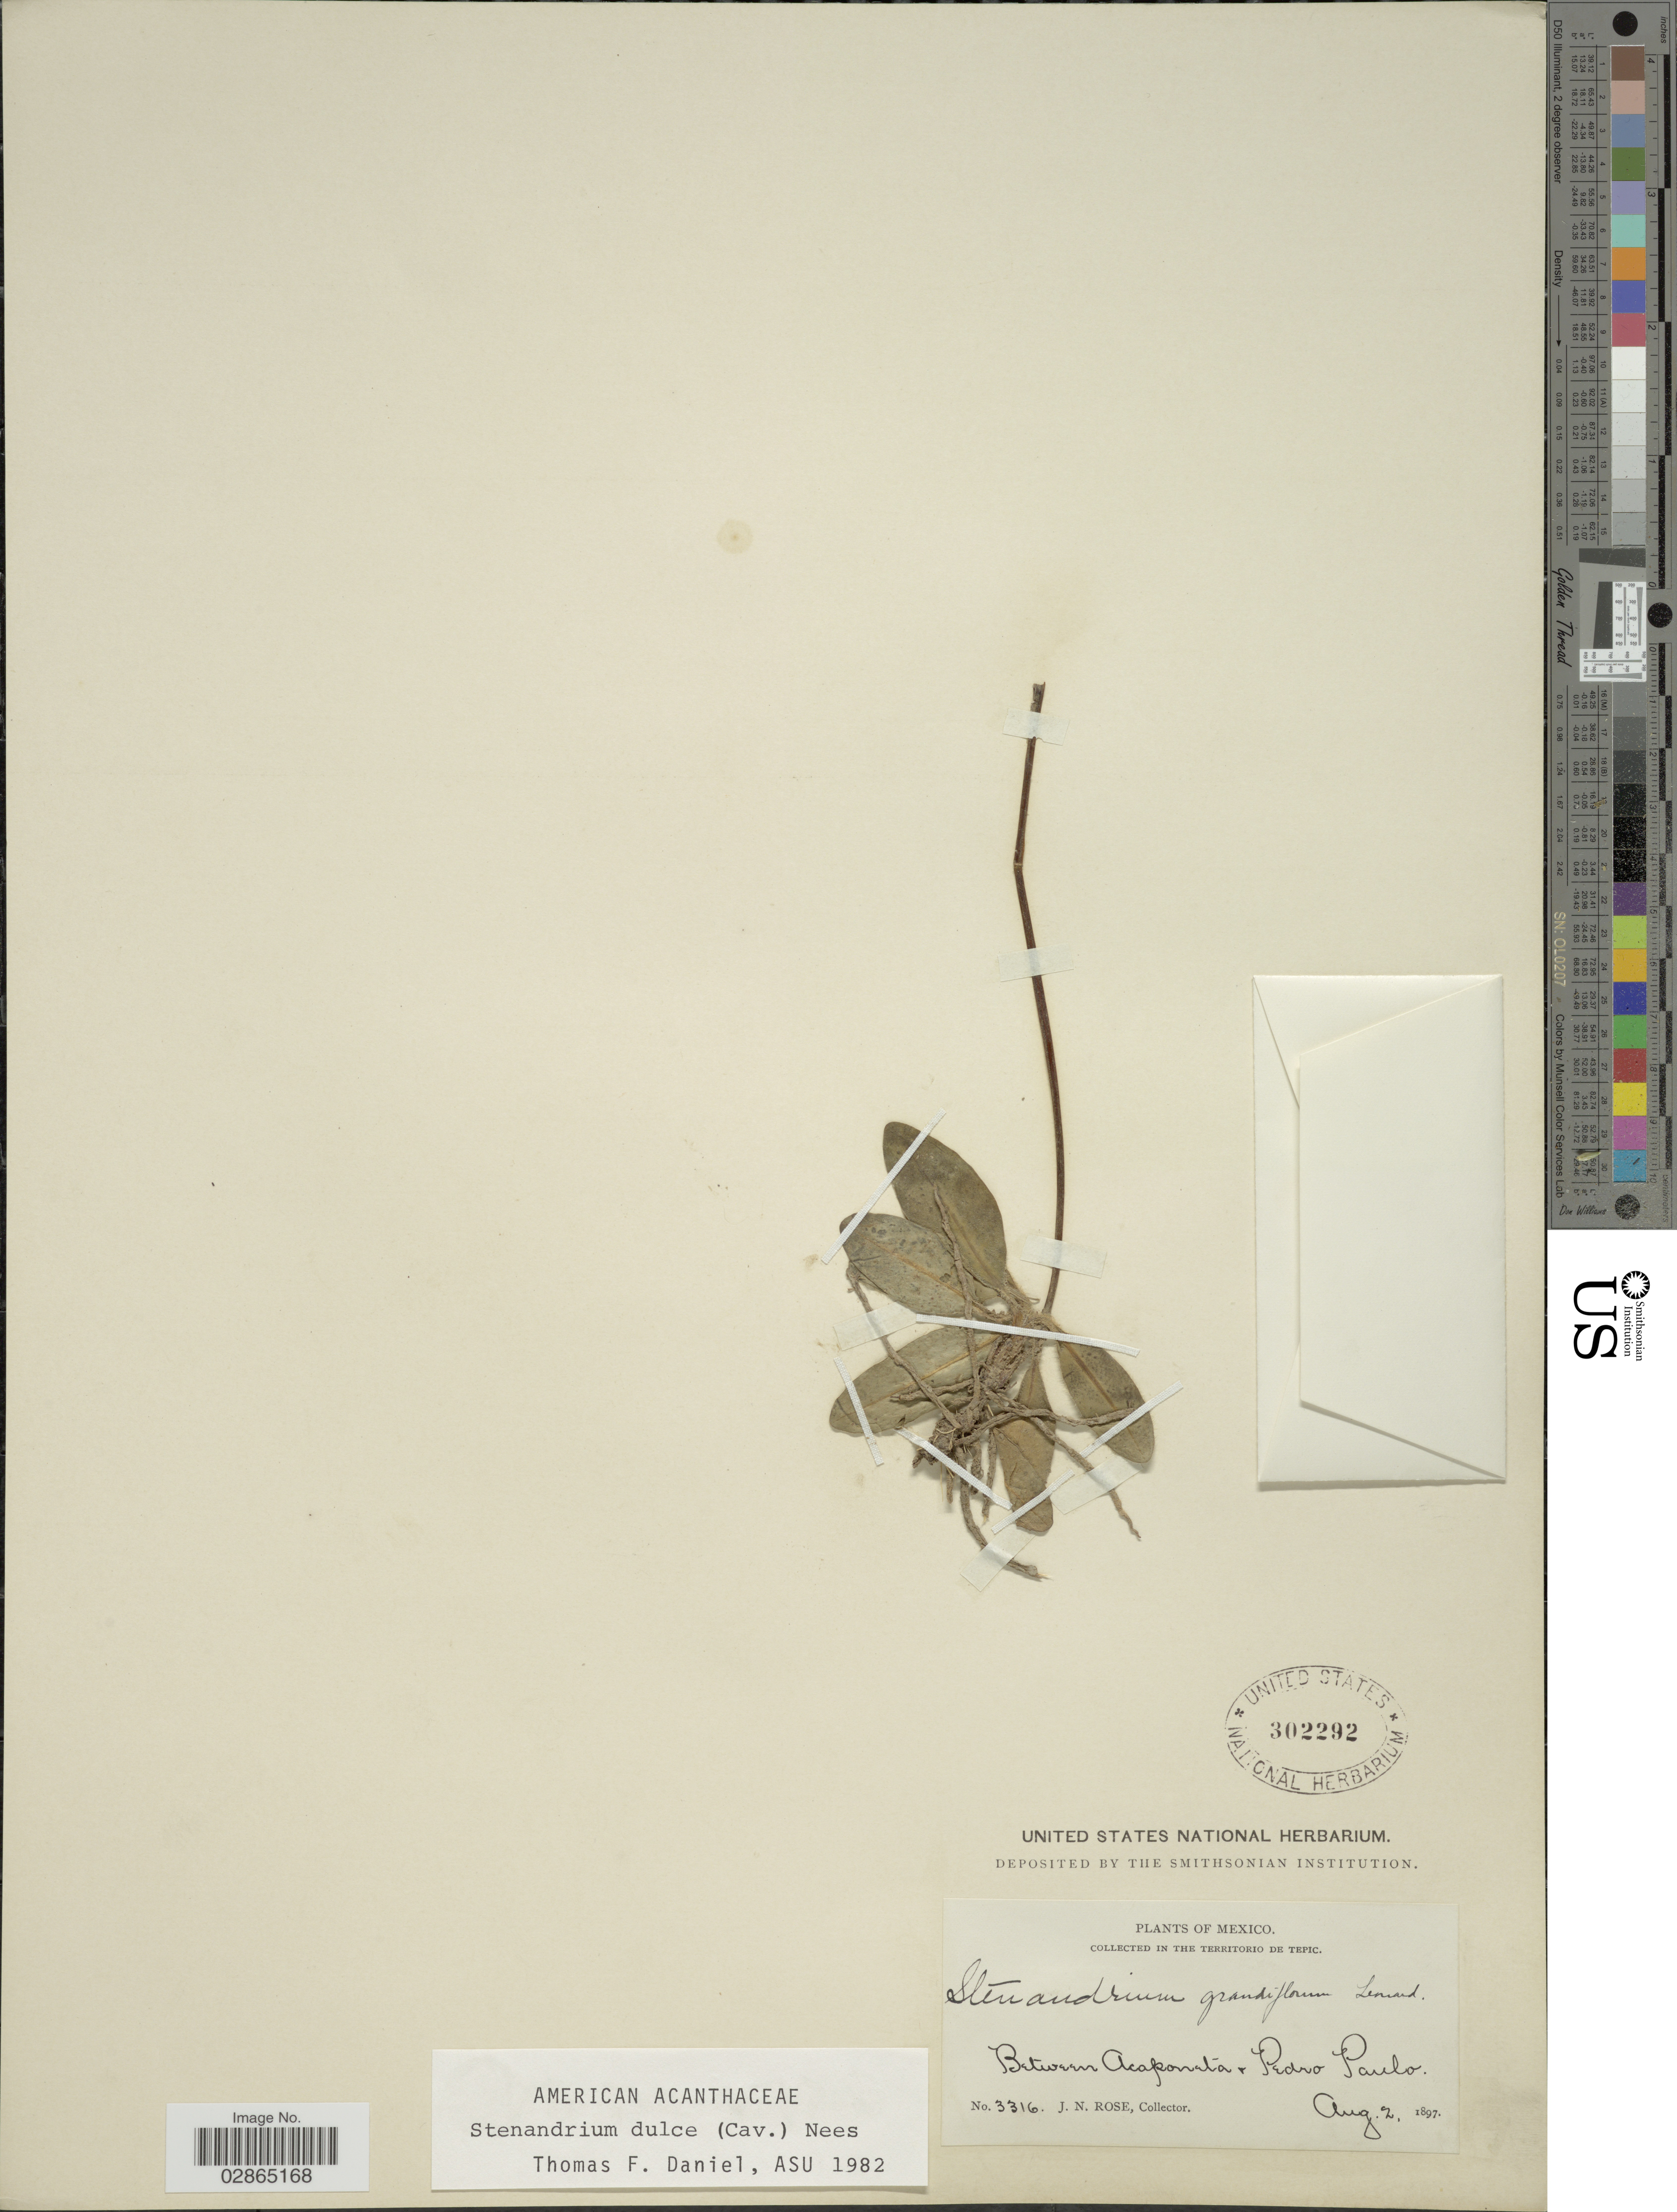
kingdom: Plantae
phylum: Tracheophyta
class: Magnoliopsida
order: Lamiales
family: Acanthaceae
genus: Stenandrium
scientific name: Stenandrium grandiflorum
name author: Vollesen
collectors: J. N. Rose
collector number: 3316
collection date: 1897-08-02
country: Mexico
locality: Territorio de Tepic, Between Acaponeta & Pedro Paulo.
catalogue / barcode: US 302292